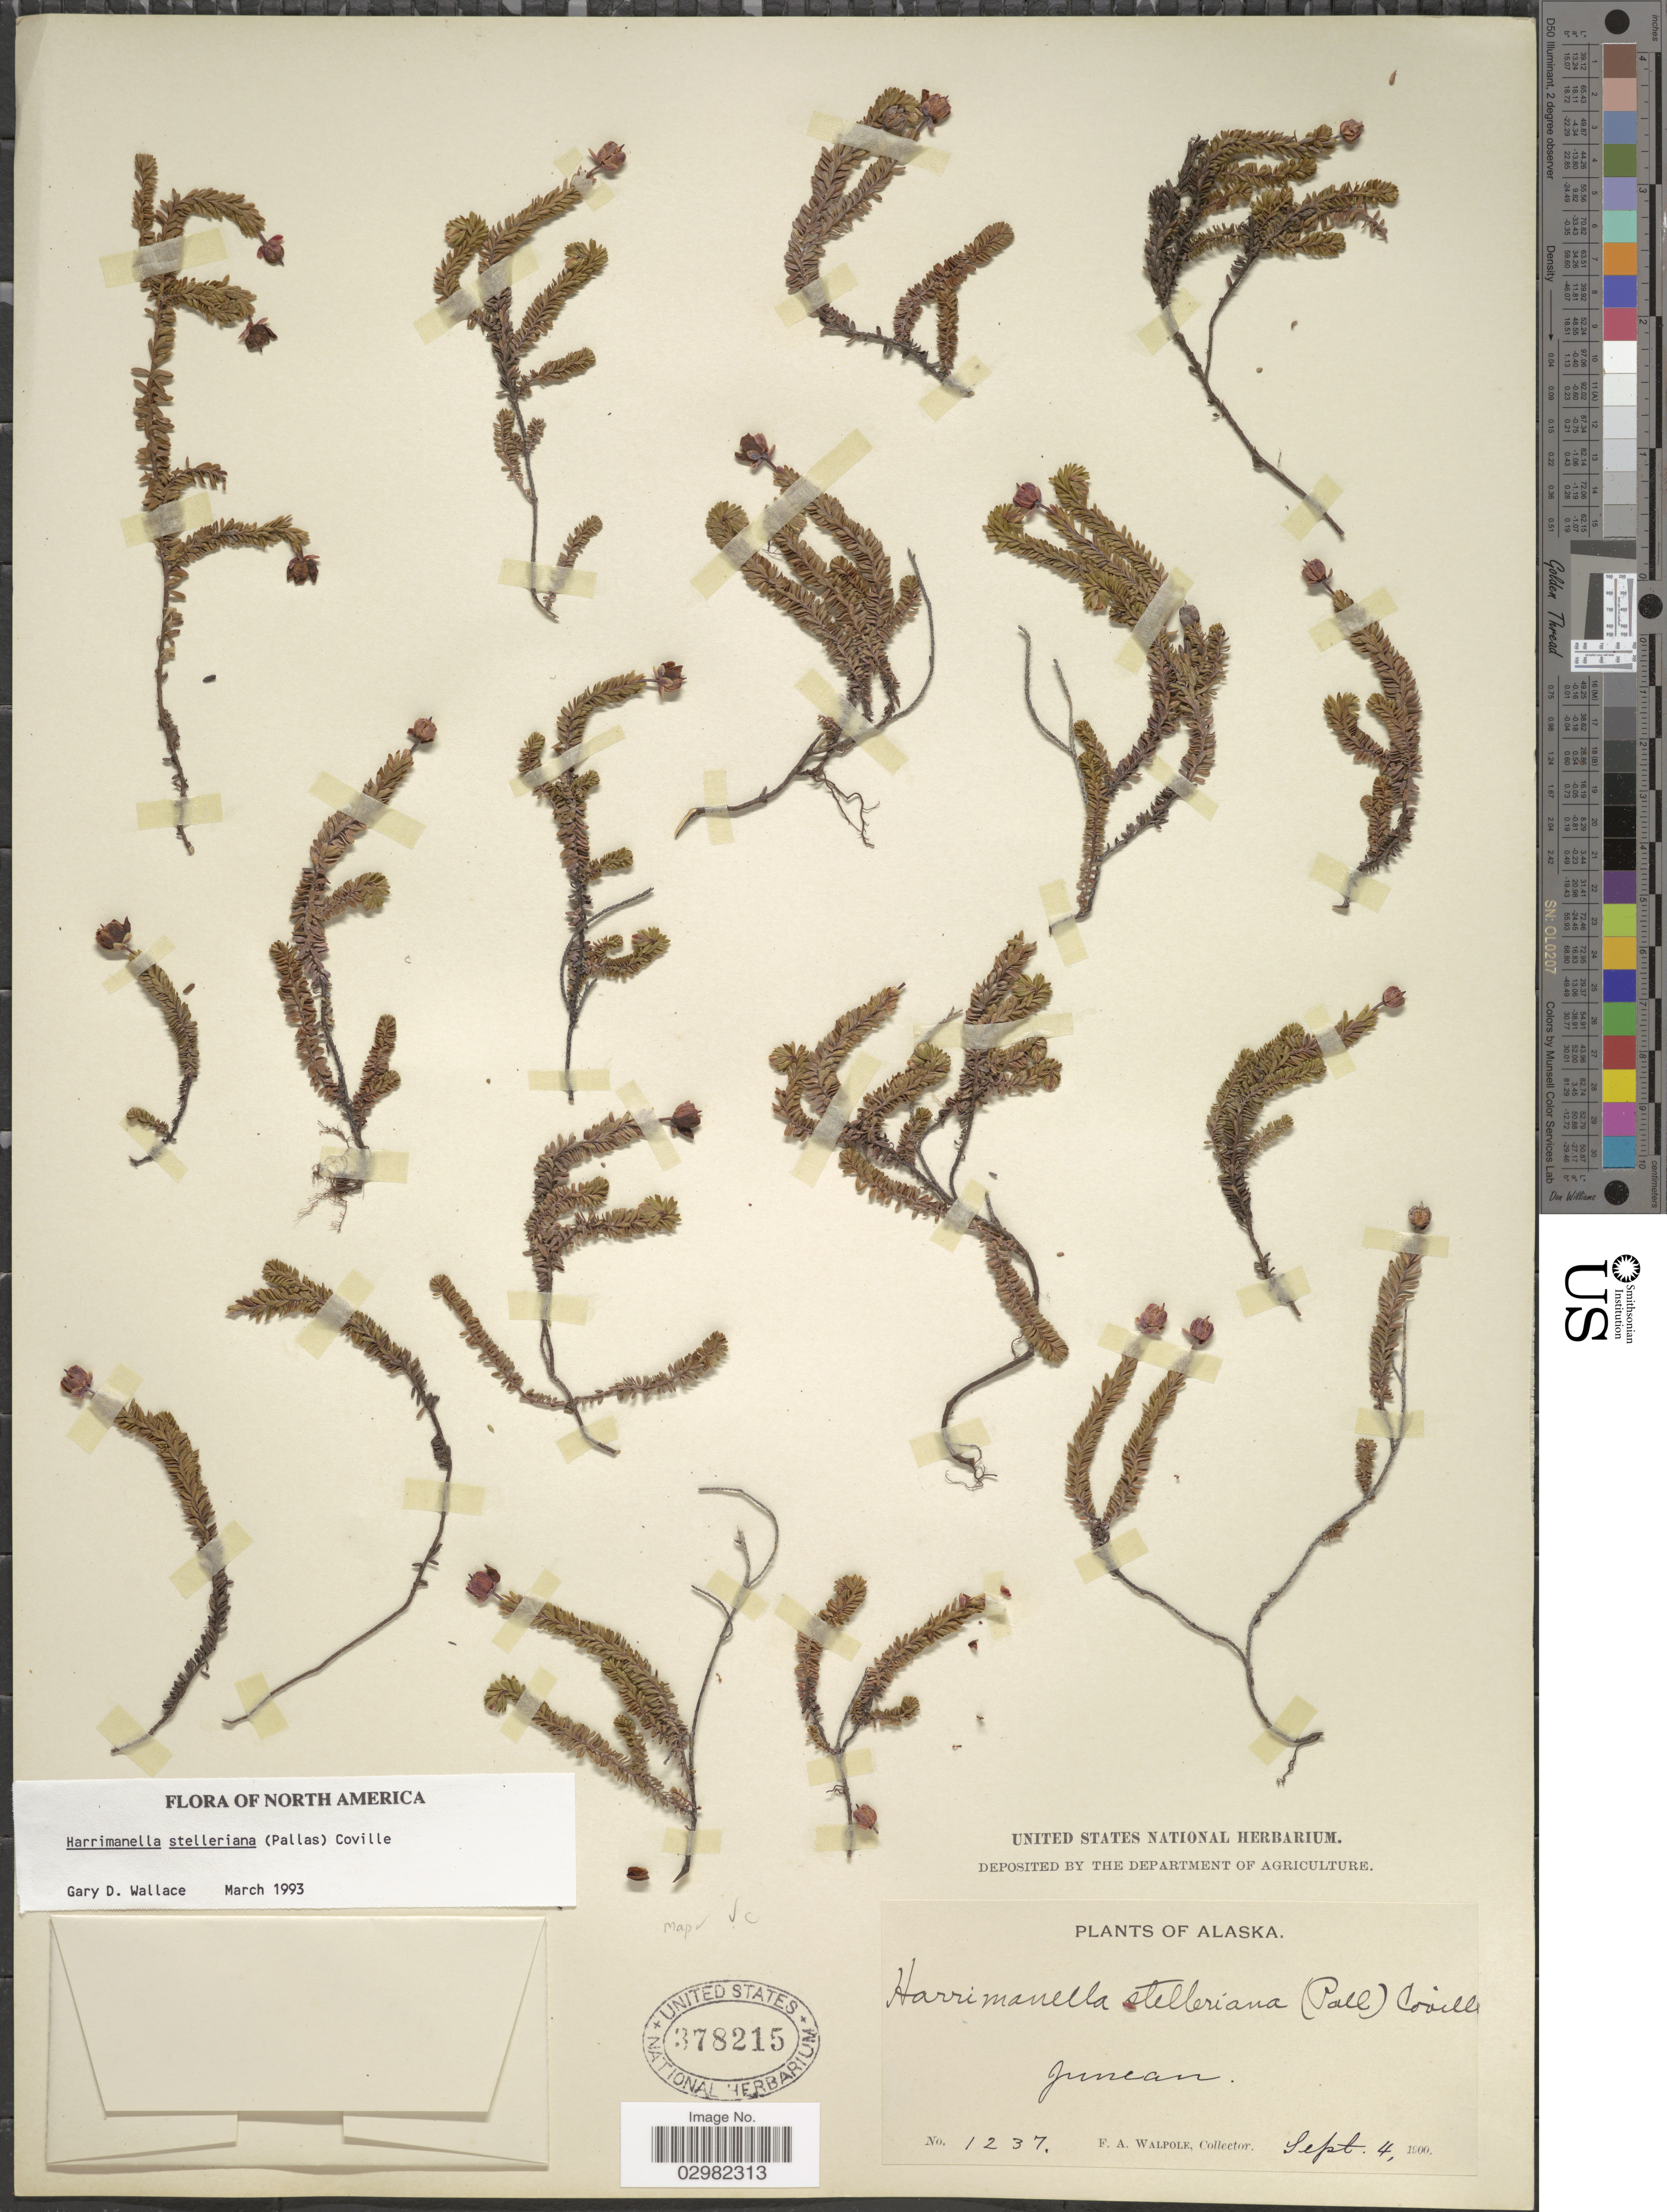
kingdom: Plantae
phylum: Tracheophyta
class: Magnoliopsida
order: Ericales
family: Ericaceae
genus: Harrimanella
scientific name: Harrimanella stelleriana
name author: (Pall.) Coville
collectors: F. Walpole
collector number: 1237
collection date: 1900-09-04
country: United States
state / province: Alaska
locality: Juneau.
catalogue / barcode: US 378215